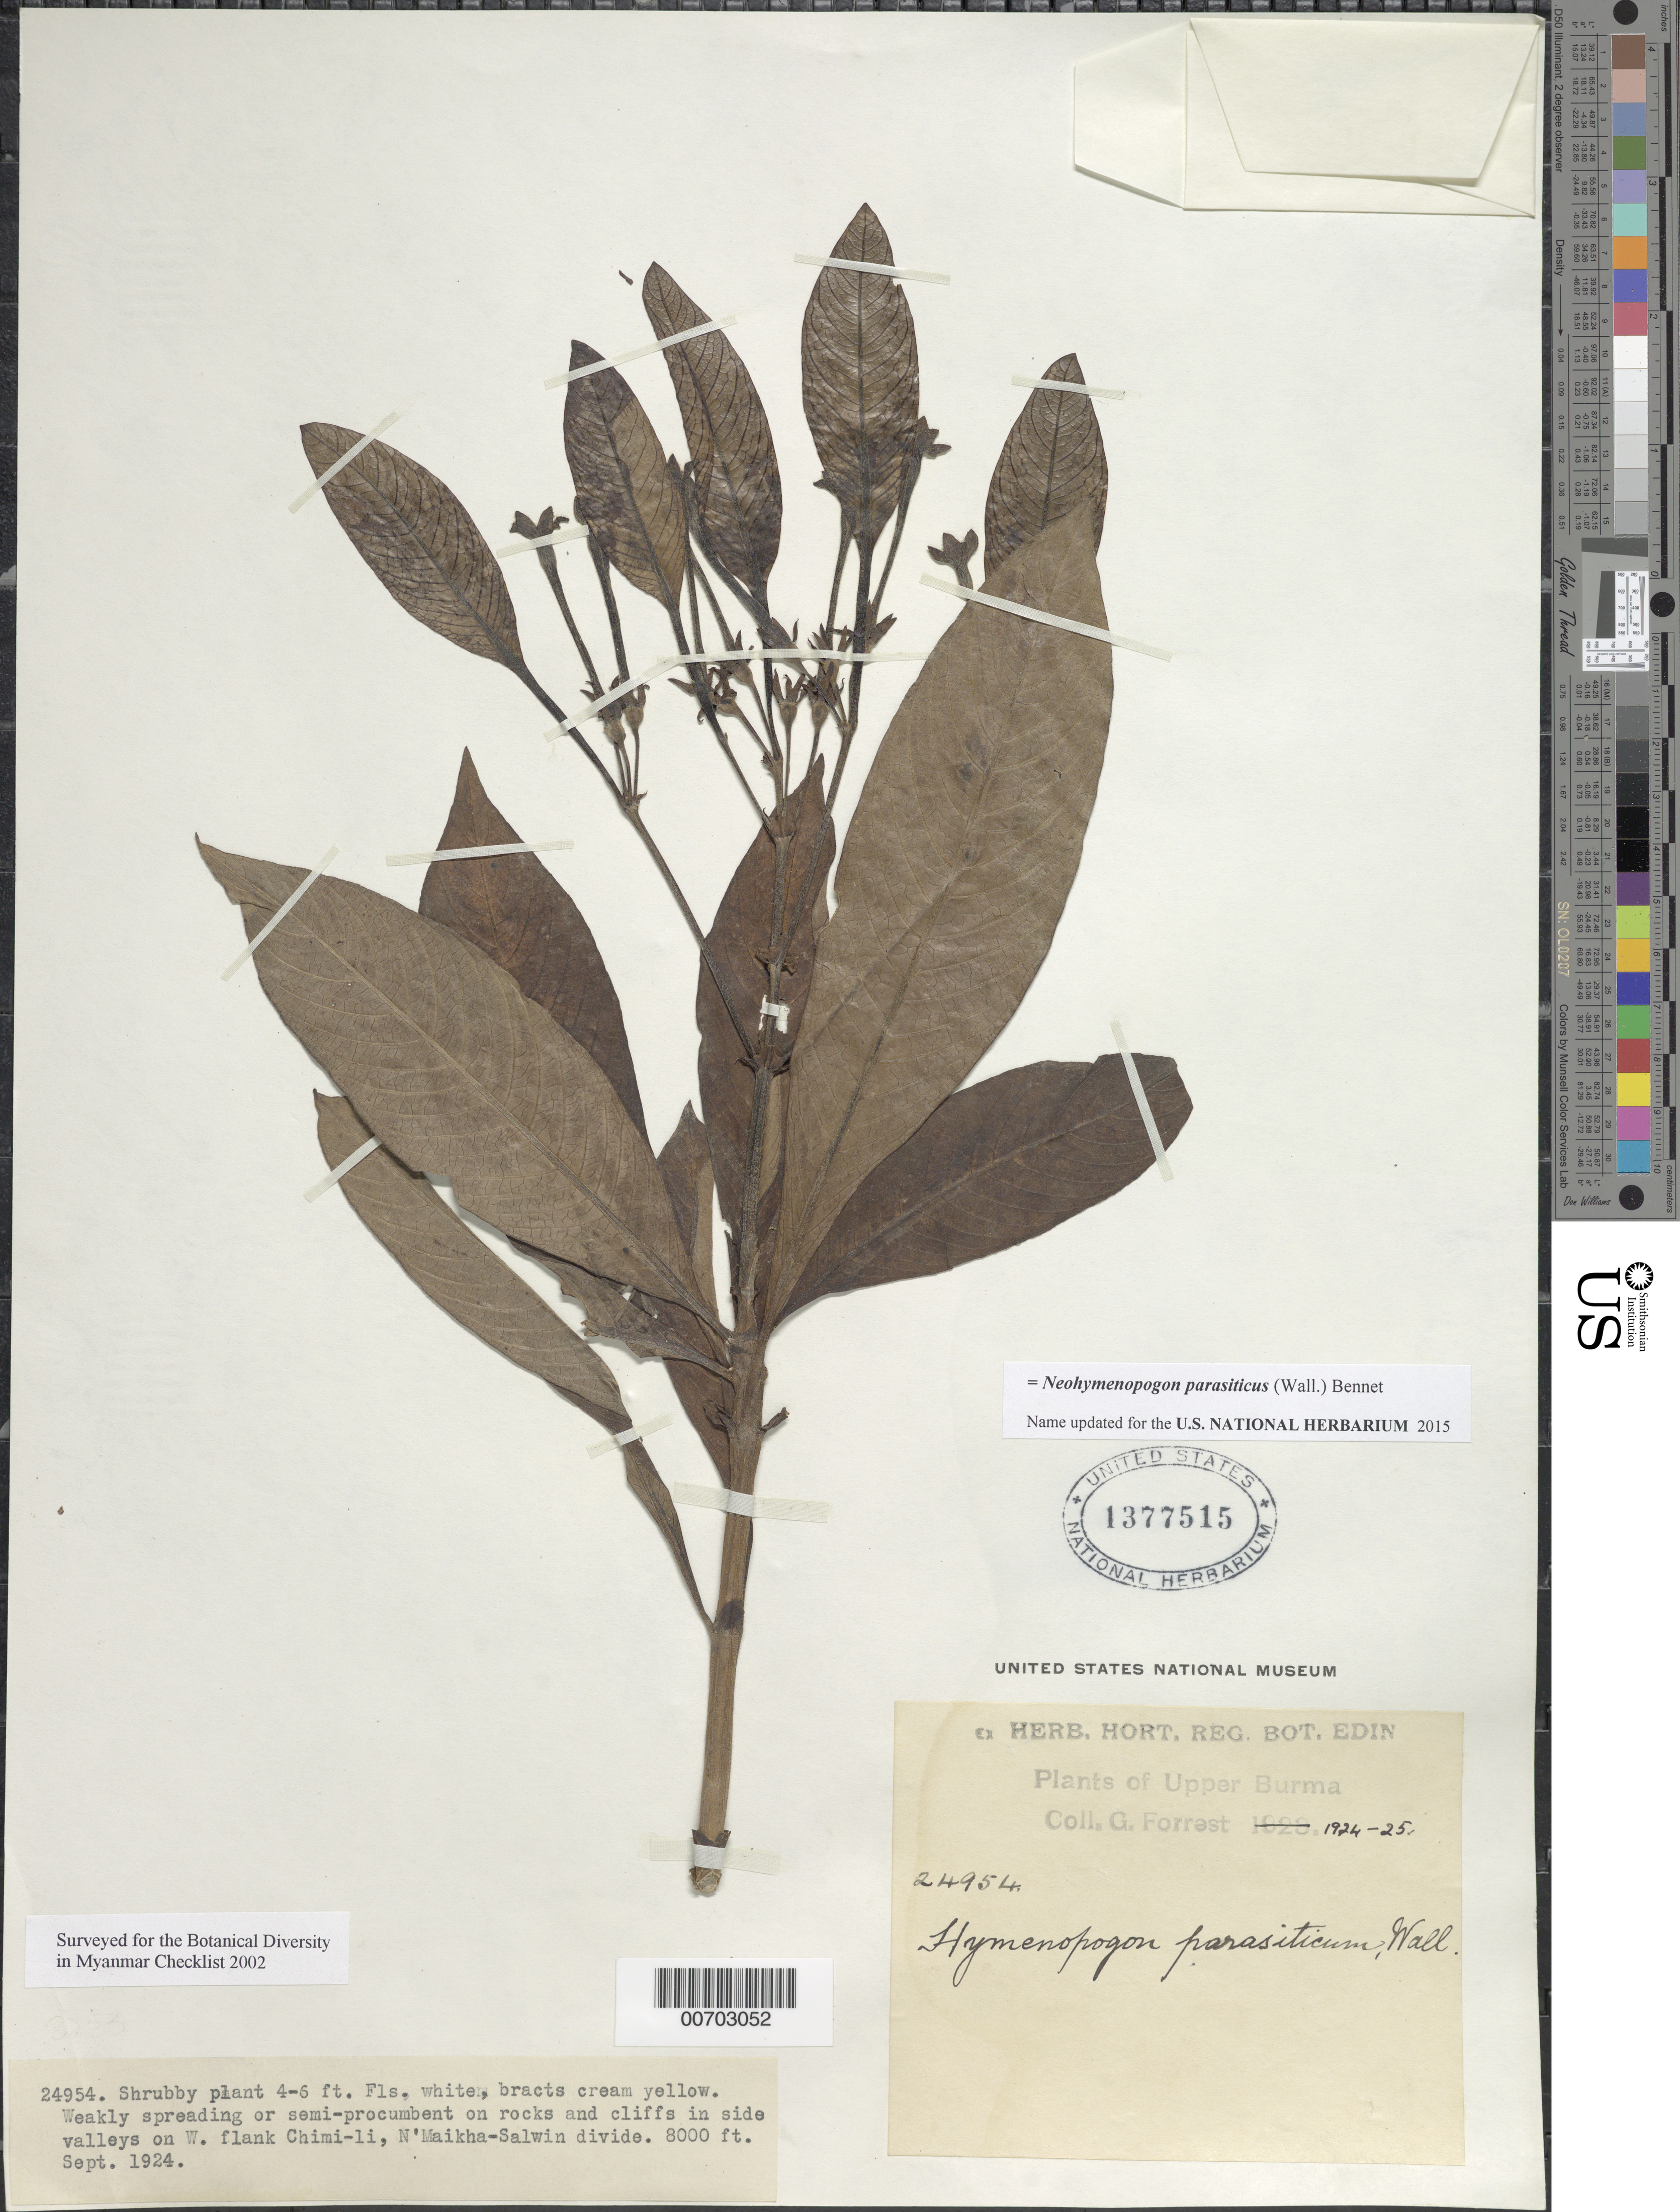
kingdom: Plantae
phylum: Tracheophyta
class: Magnoliopsida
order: Gentianales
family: Rubiaceae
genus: Hymenopogon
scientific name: Hymenopogon parasiticus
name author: Wall.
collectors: G. Forrest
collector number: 24954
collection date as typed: Sep 1925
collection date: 1925-09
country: Myanmar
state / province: Kachin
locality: N'Maikha-Salwin Divide, Chimi-li, W flank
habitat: On rocks and cliffs in side valleys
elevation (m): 2438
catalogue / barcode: US 1377515